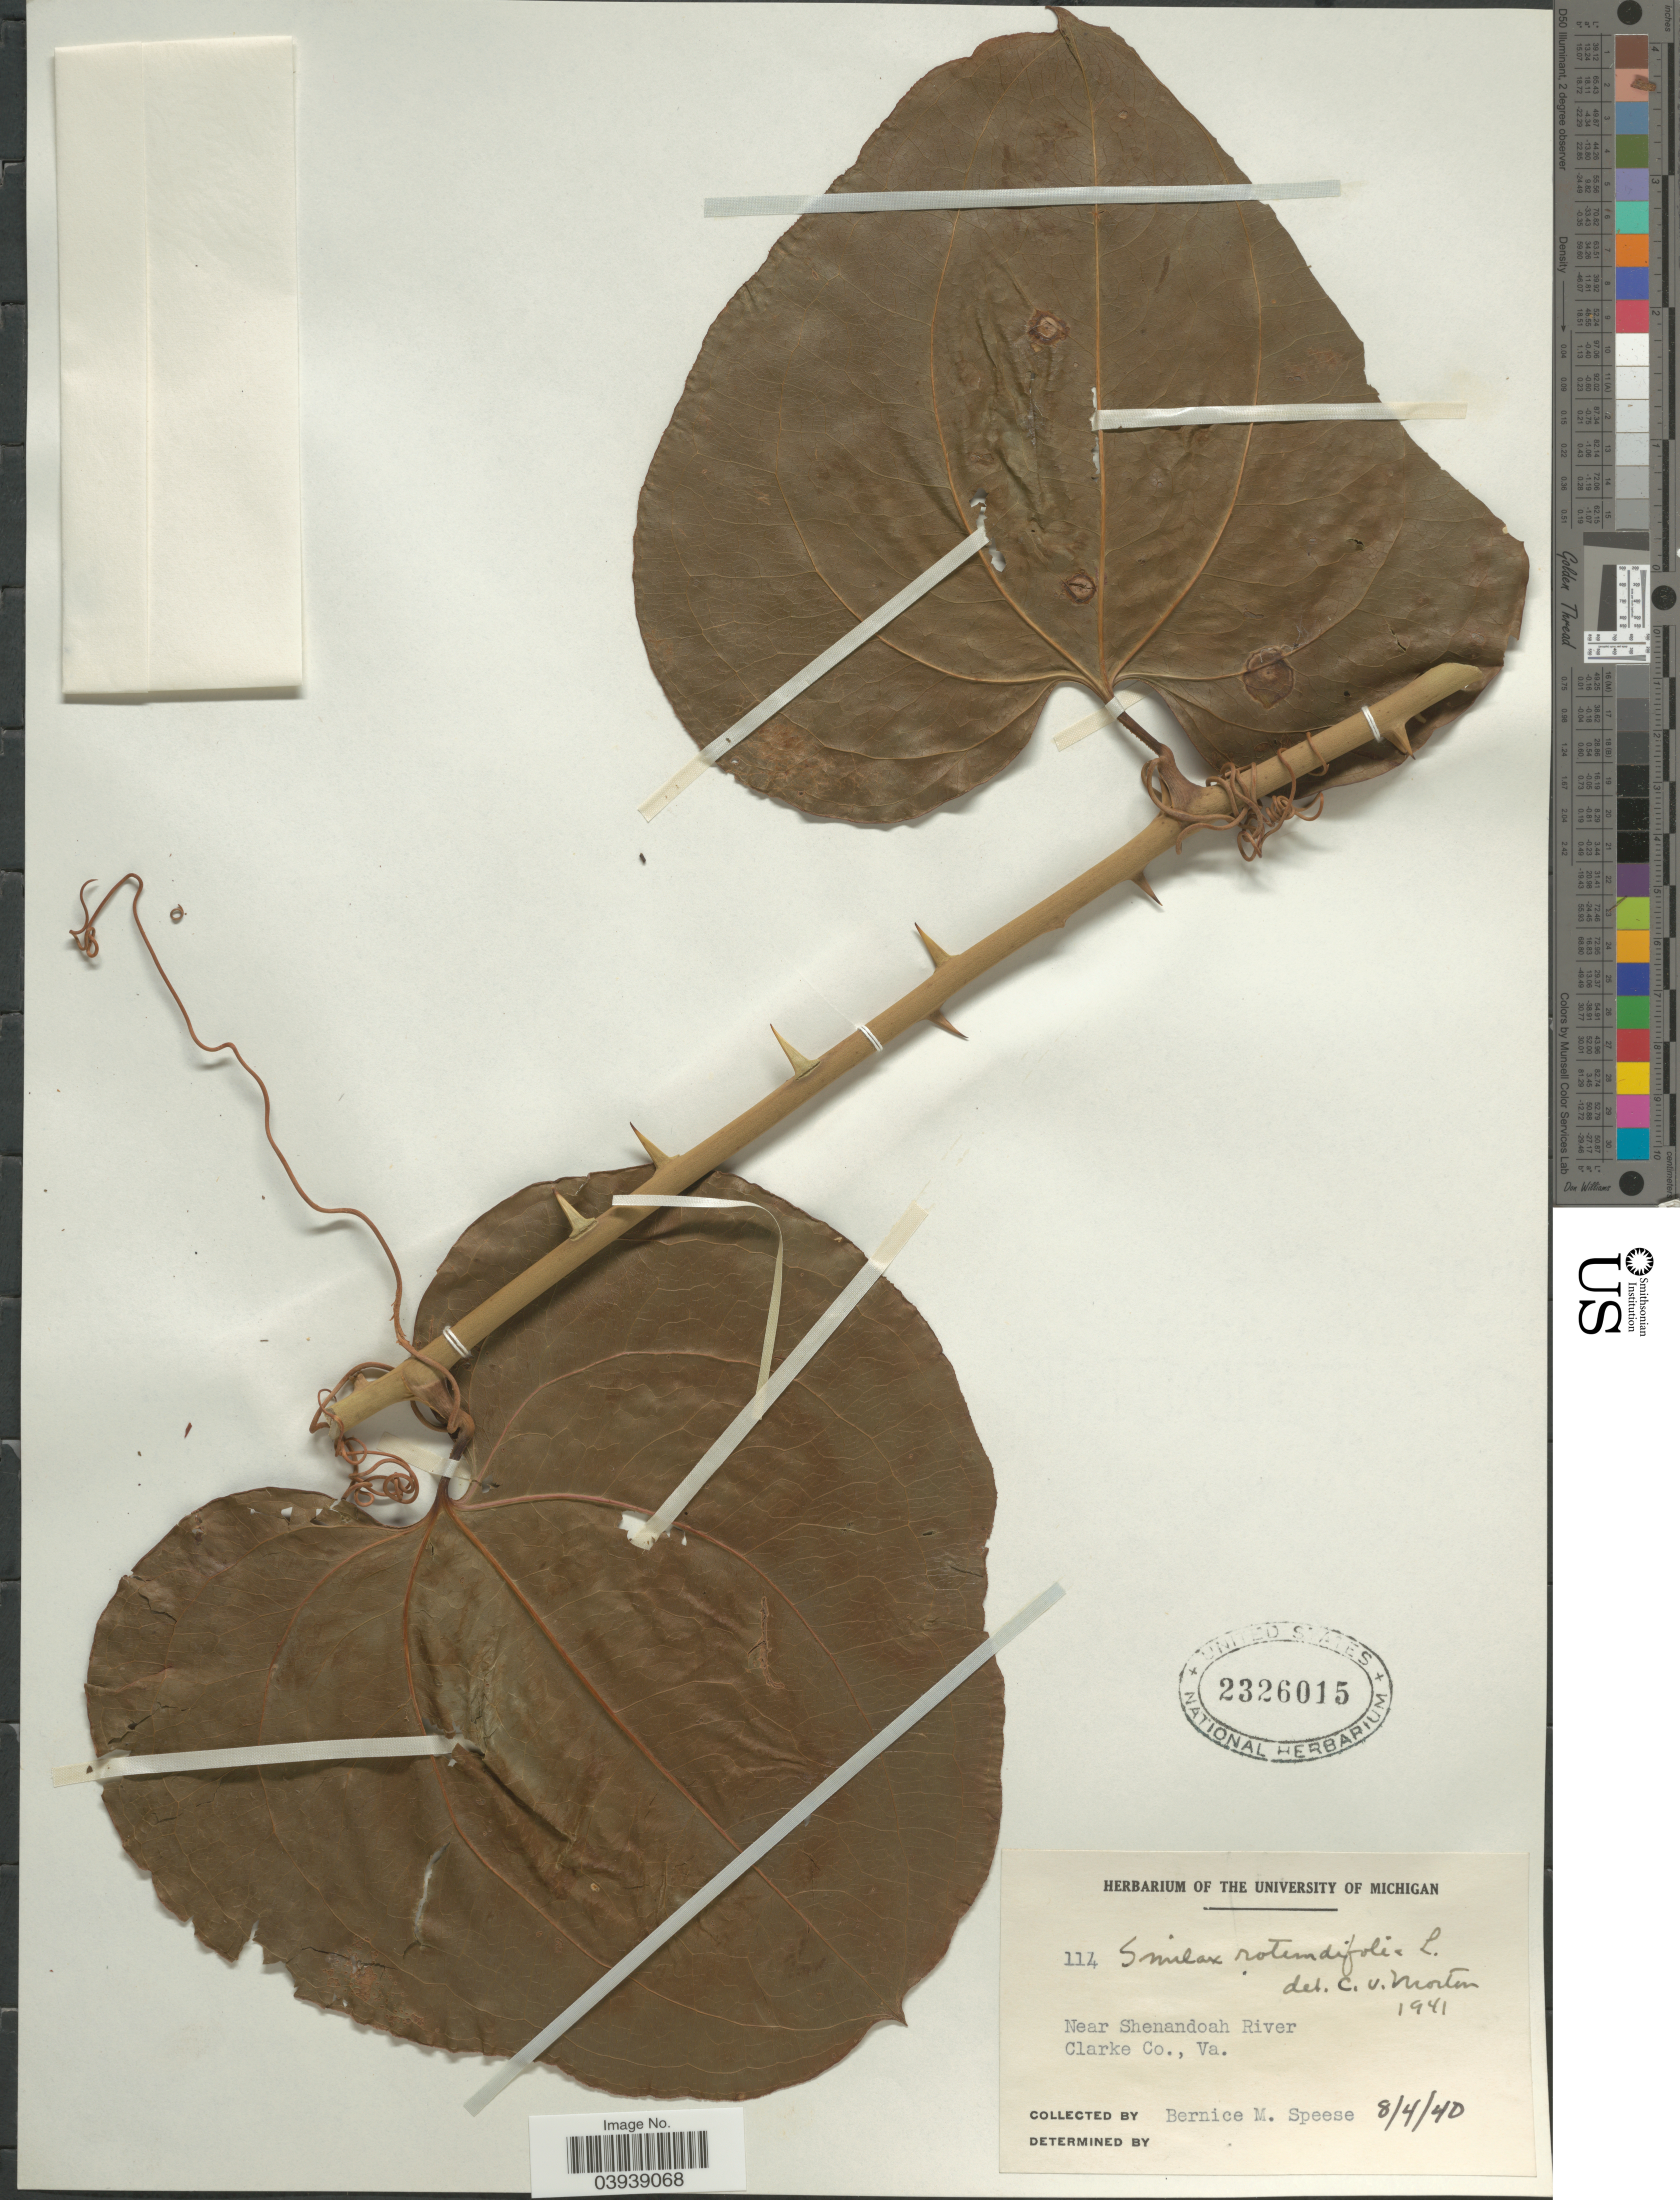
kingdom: Plantae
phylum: Tracheophyta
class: Liliopsida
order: Liliales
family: Smilacaceae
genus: Smilax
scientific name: Smilax rotundifolia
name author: L.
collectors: B. Speese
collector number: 114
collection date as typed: Transcribed d/m/y: 4/8/40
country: United States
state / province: Virginia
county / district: Clarke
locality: Near Shenandoah River. Clarke Co.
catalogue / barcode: US 2326015